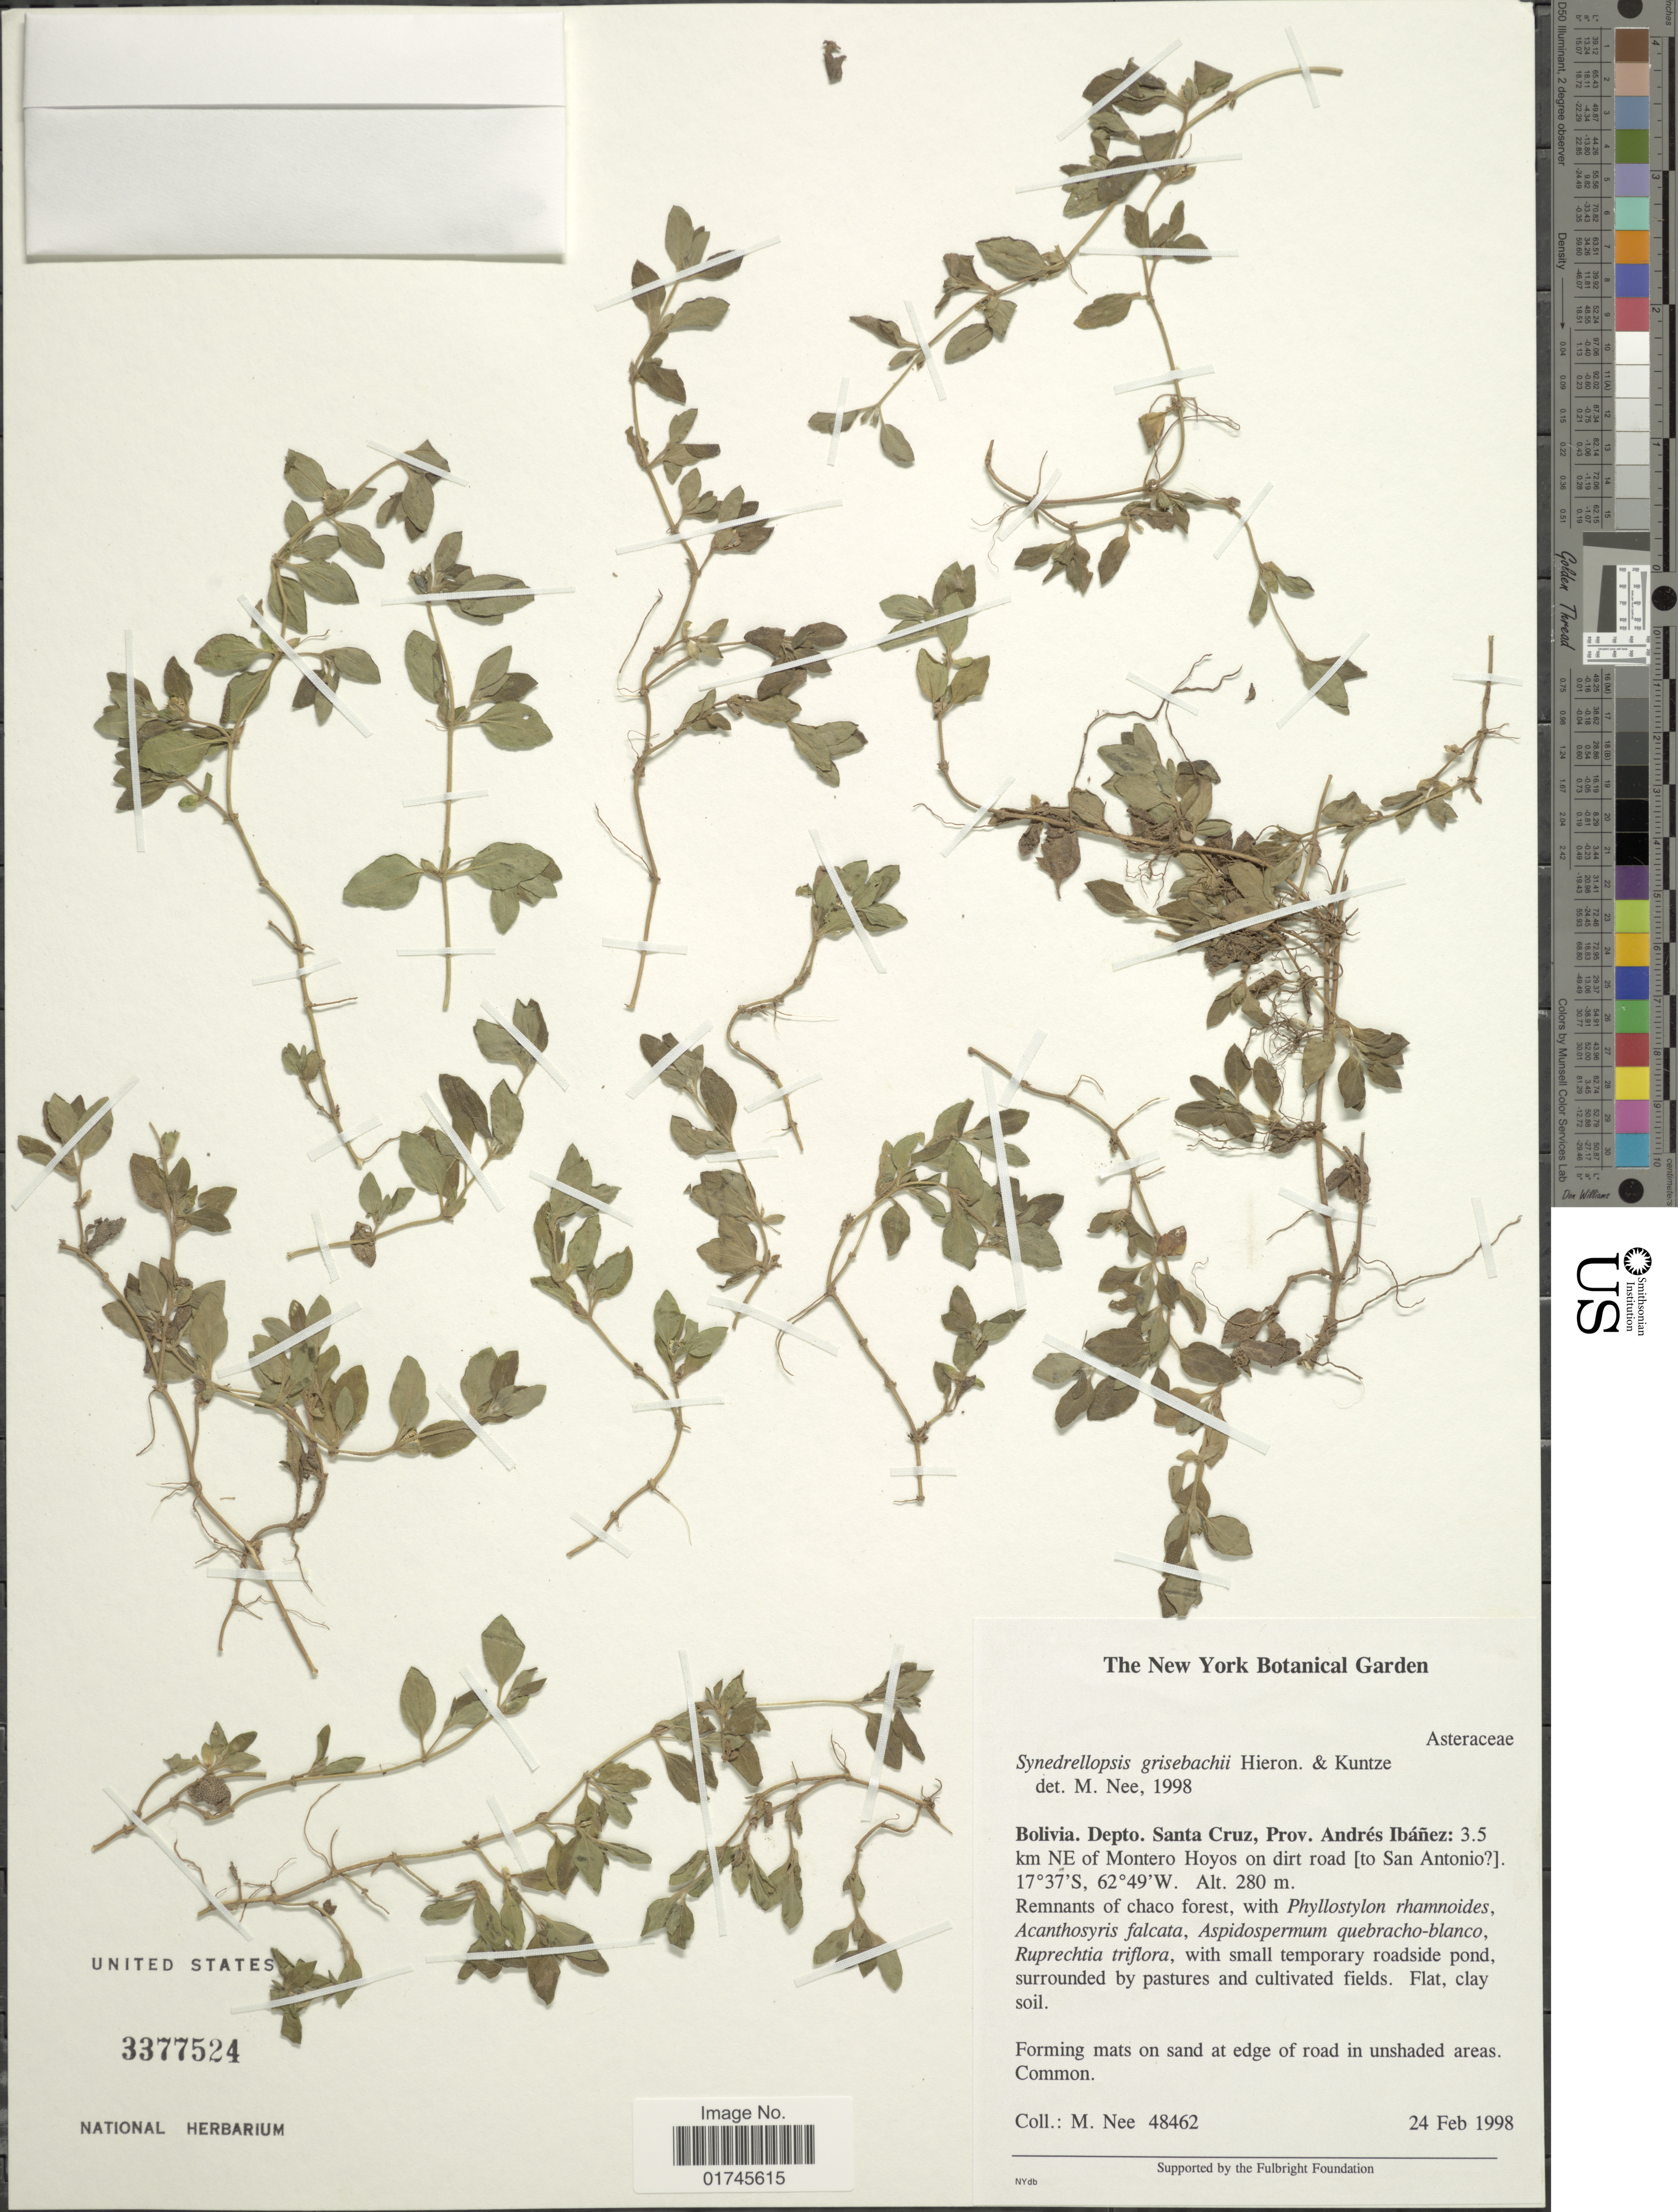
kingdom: Plantae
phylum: Tracheophyta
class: Magnoliopsida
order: Asterales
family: Asteraceae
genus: Synedrellopsis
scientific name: Synedrellopsis grisebachii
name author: Hieron. & Kuntze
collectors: M. Nee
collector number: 48462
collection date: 1998-02-24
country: Bolivia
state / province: Santa Cruz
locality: Depto Santa Cruz, Prov. Andrés Ibáñez: 3.5 km NE of Montero Hoyos on dirtbroad [to SanAntonio[unsure placement]]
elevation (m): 280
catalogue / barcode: US 3377524